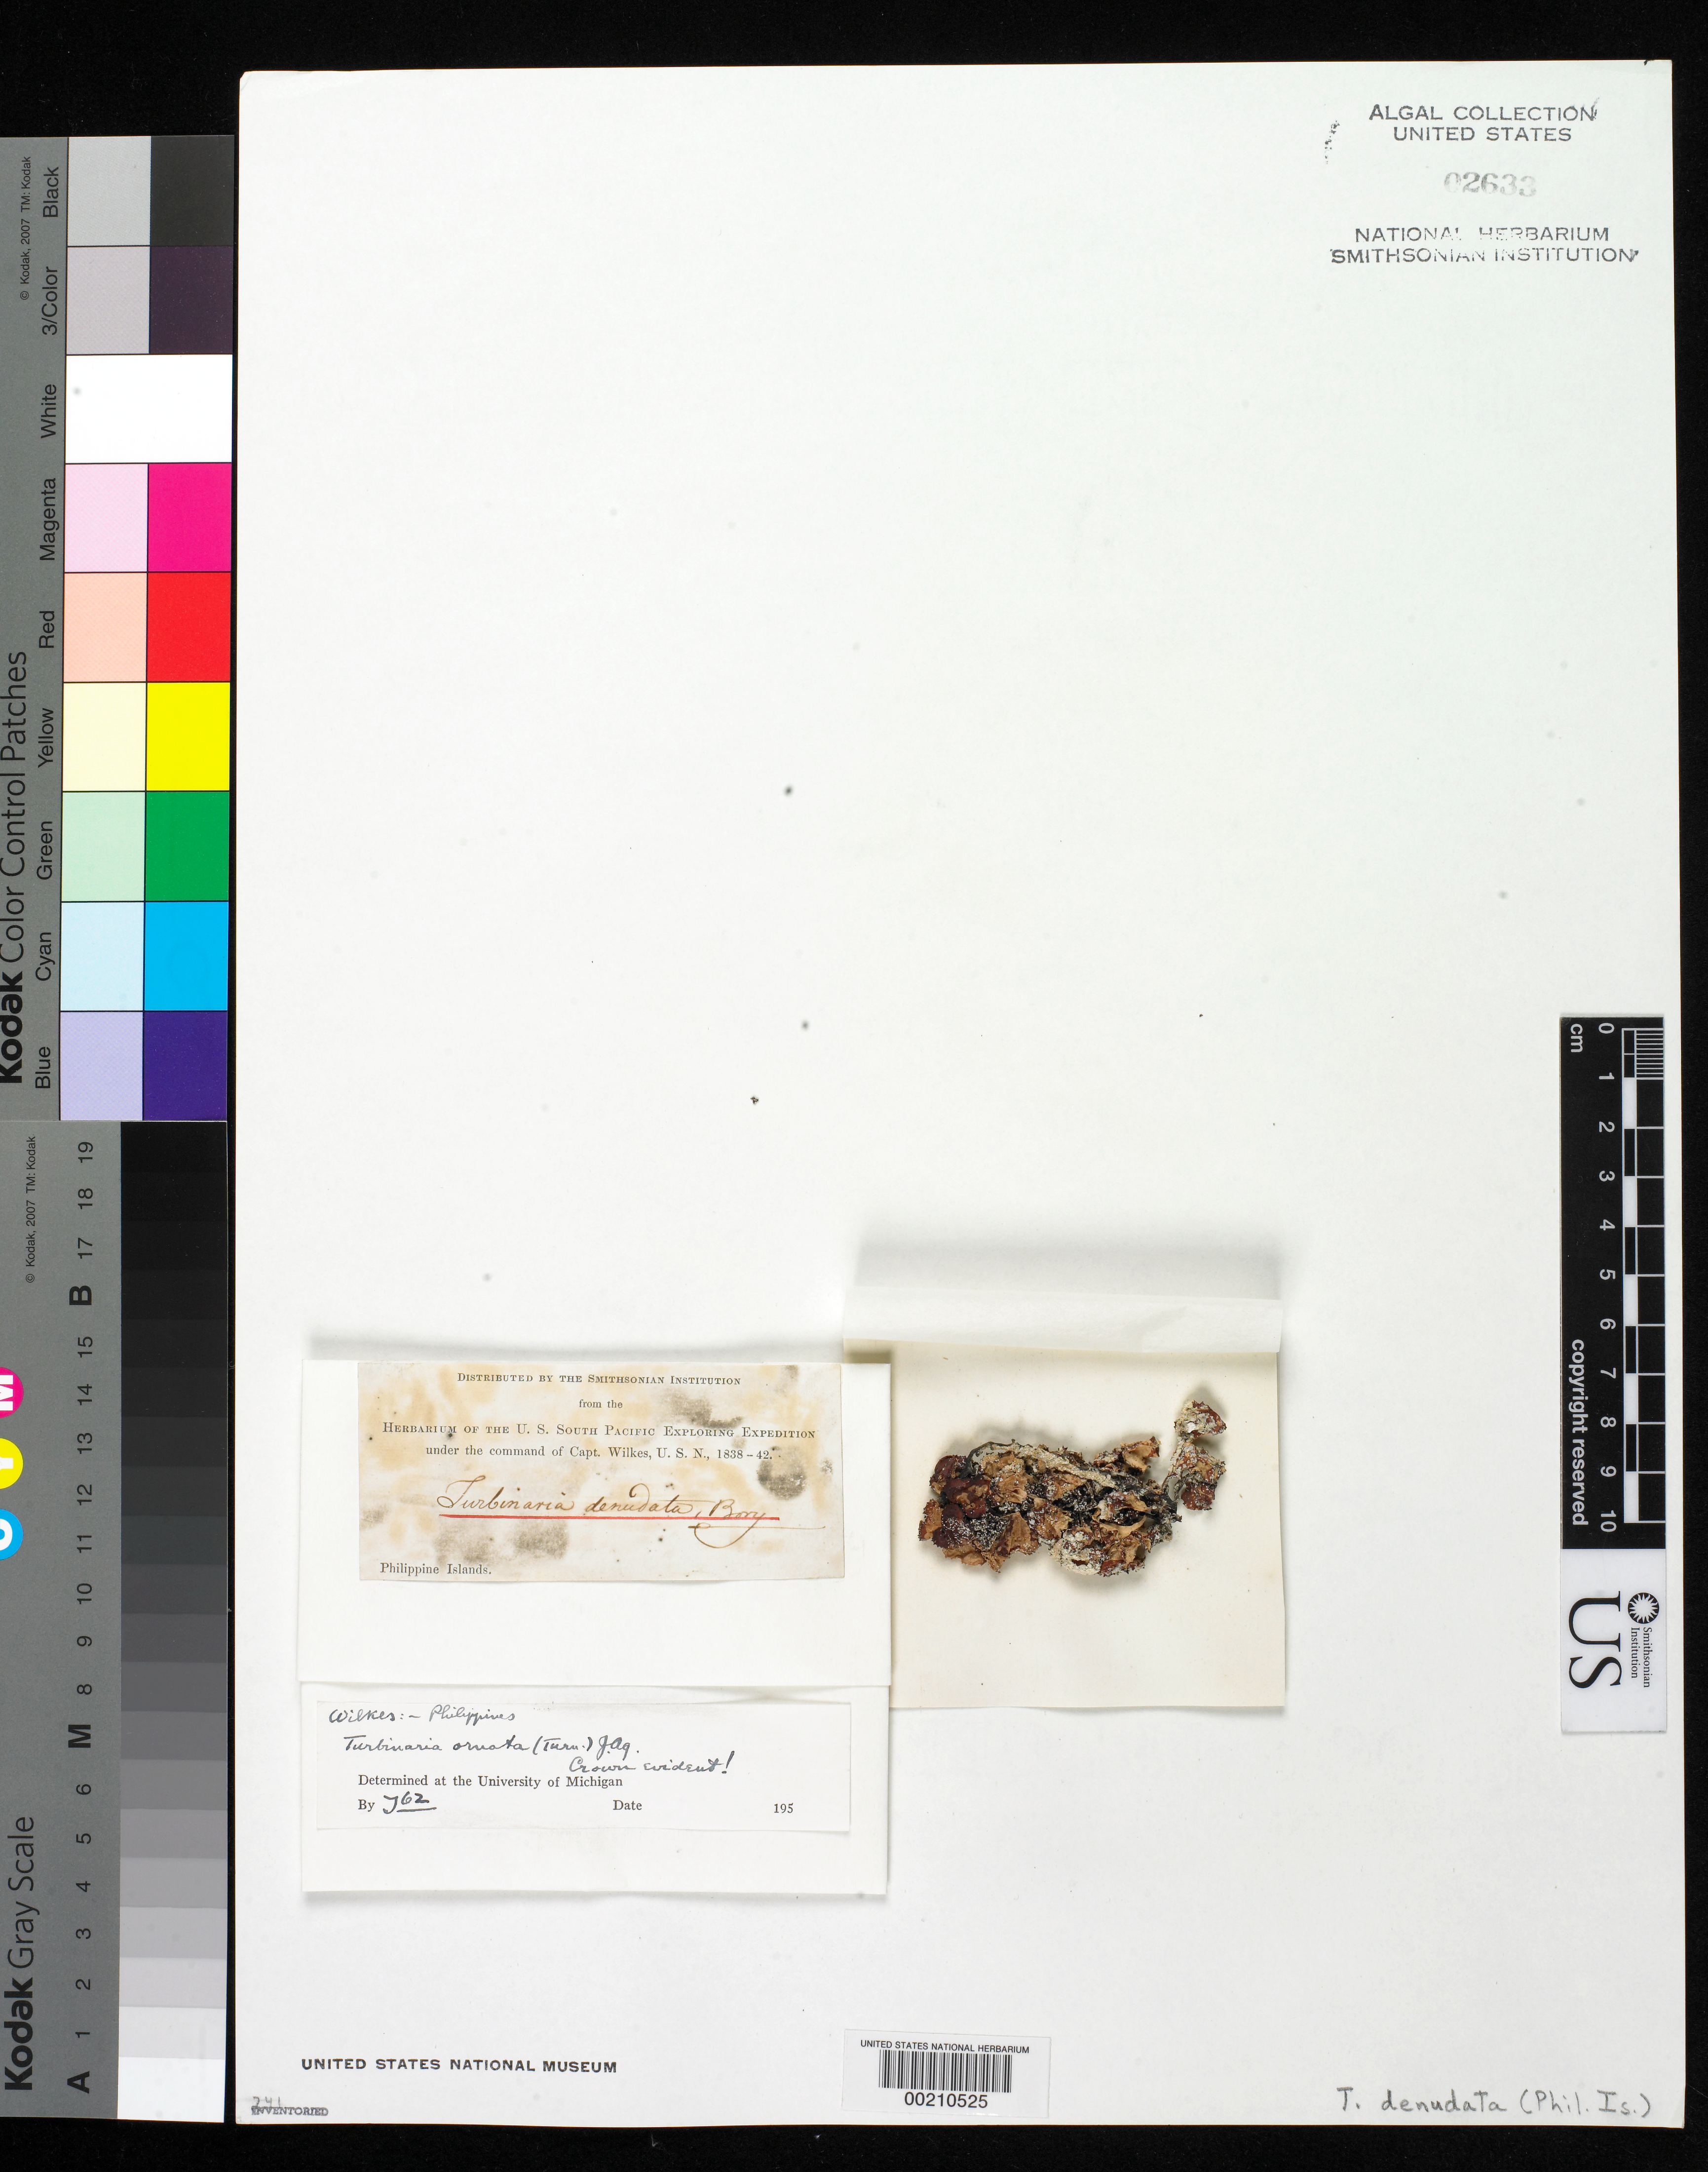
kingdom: Chromista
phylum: Ochrophyta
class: Phaeophyceae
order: Fucales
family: Sargassaceae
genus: Turbinaria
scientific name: Turbinaria ornata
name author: (Turner) J. Agardh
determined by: Taylor, William R.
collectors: W. D. Brackenridge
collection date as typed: Jan 1842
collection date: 1842-01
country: Philippines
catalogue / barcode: US 2633